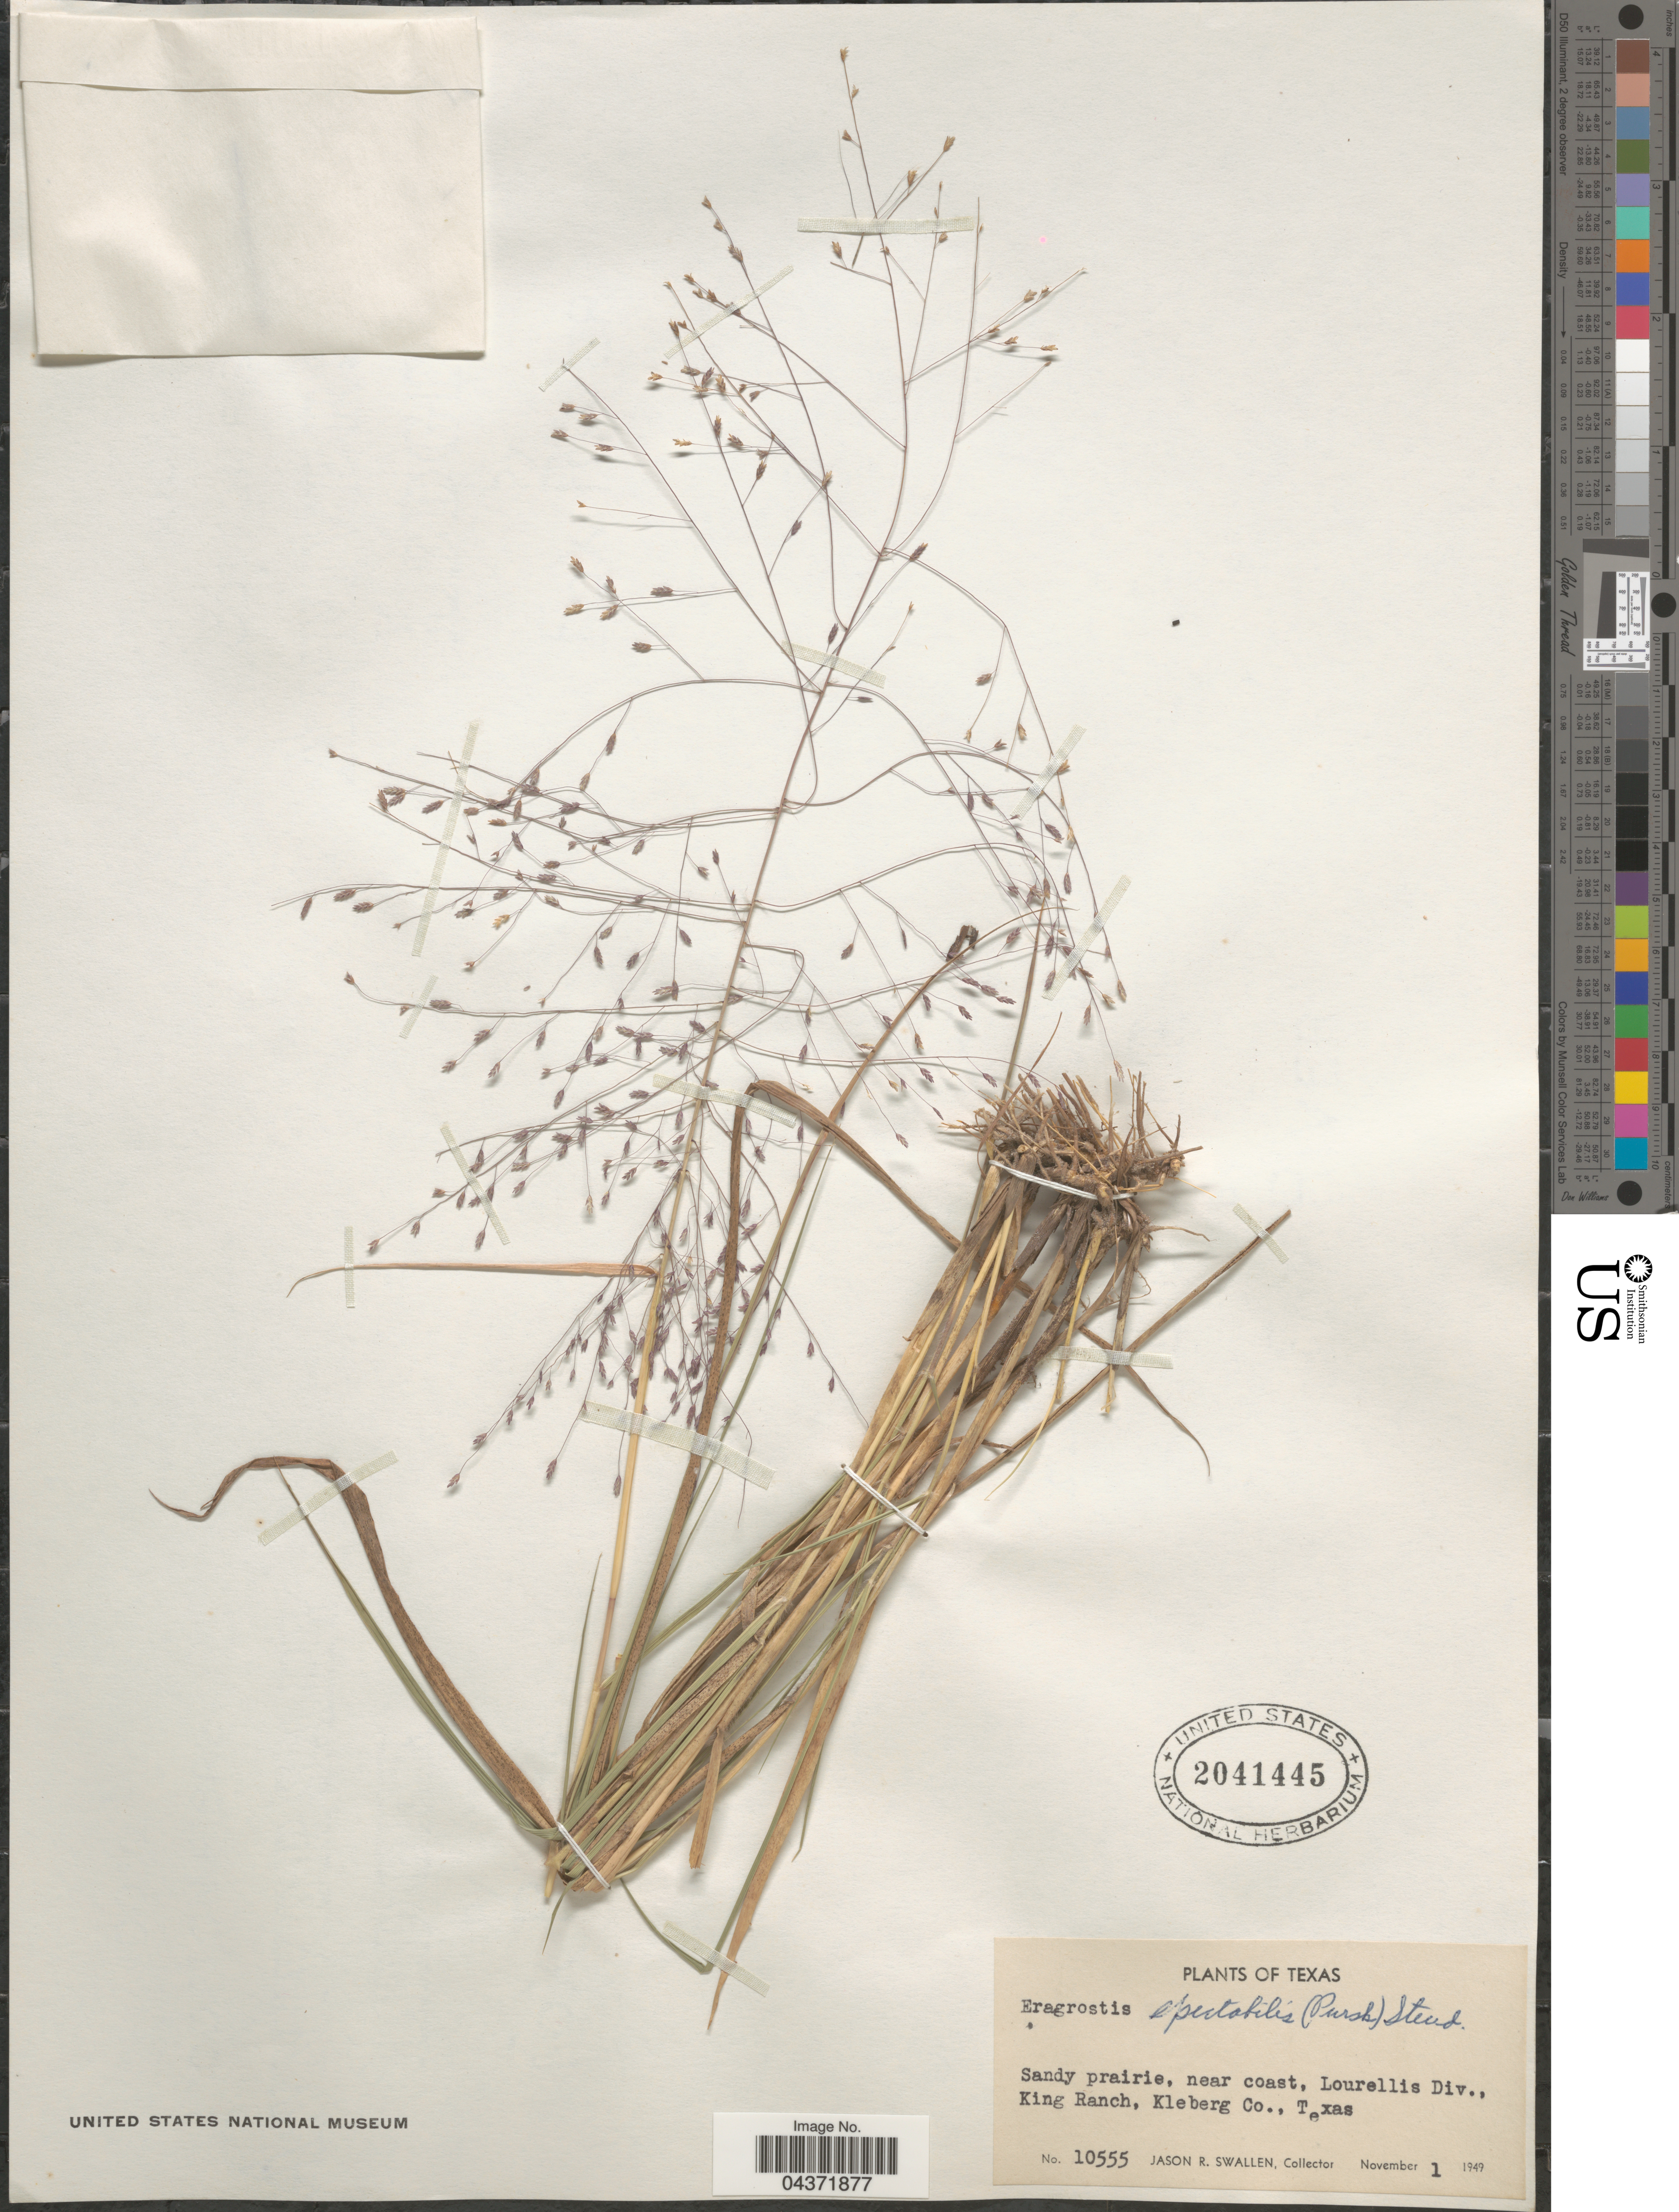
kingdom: Plantae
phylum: Tracheophyta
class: Liliopsida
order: Poales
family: Poaceae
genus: Eragrostis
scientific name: Eragrostis spectabilis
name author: (Pursh) Steud.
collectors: J. R. Swallen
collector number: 10555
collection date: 1949-11-01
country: United States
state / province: Texas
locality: Near coast, Lourellis Div., King Ranch, Kleberg Co.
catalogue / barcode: US 2041445